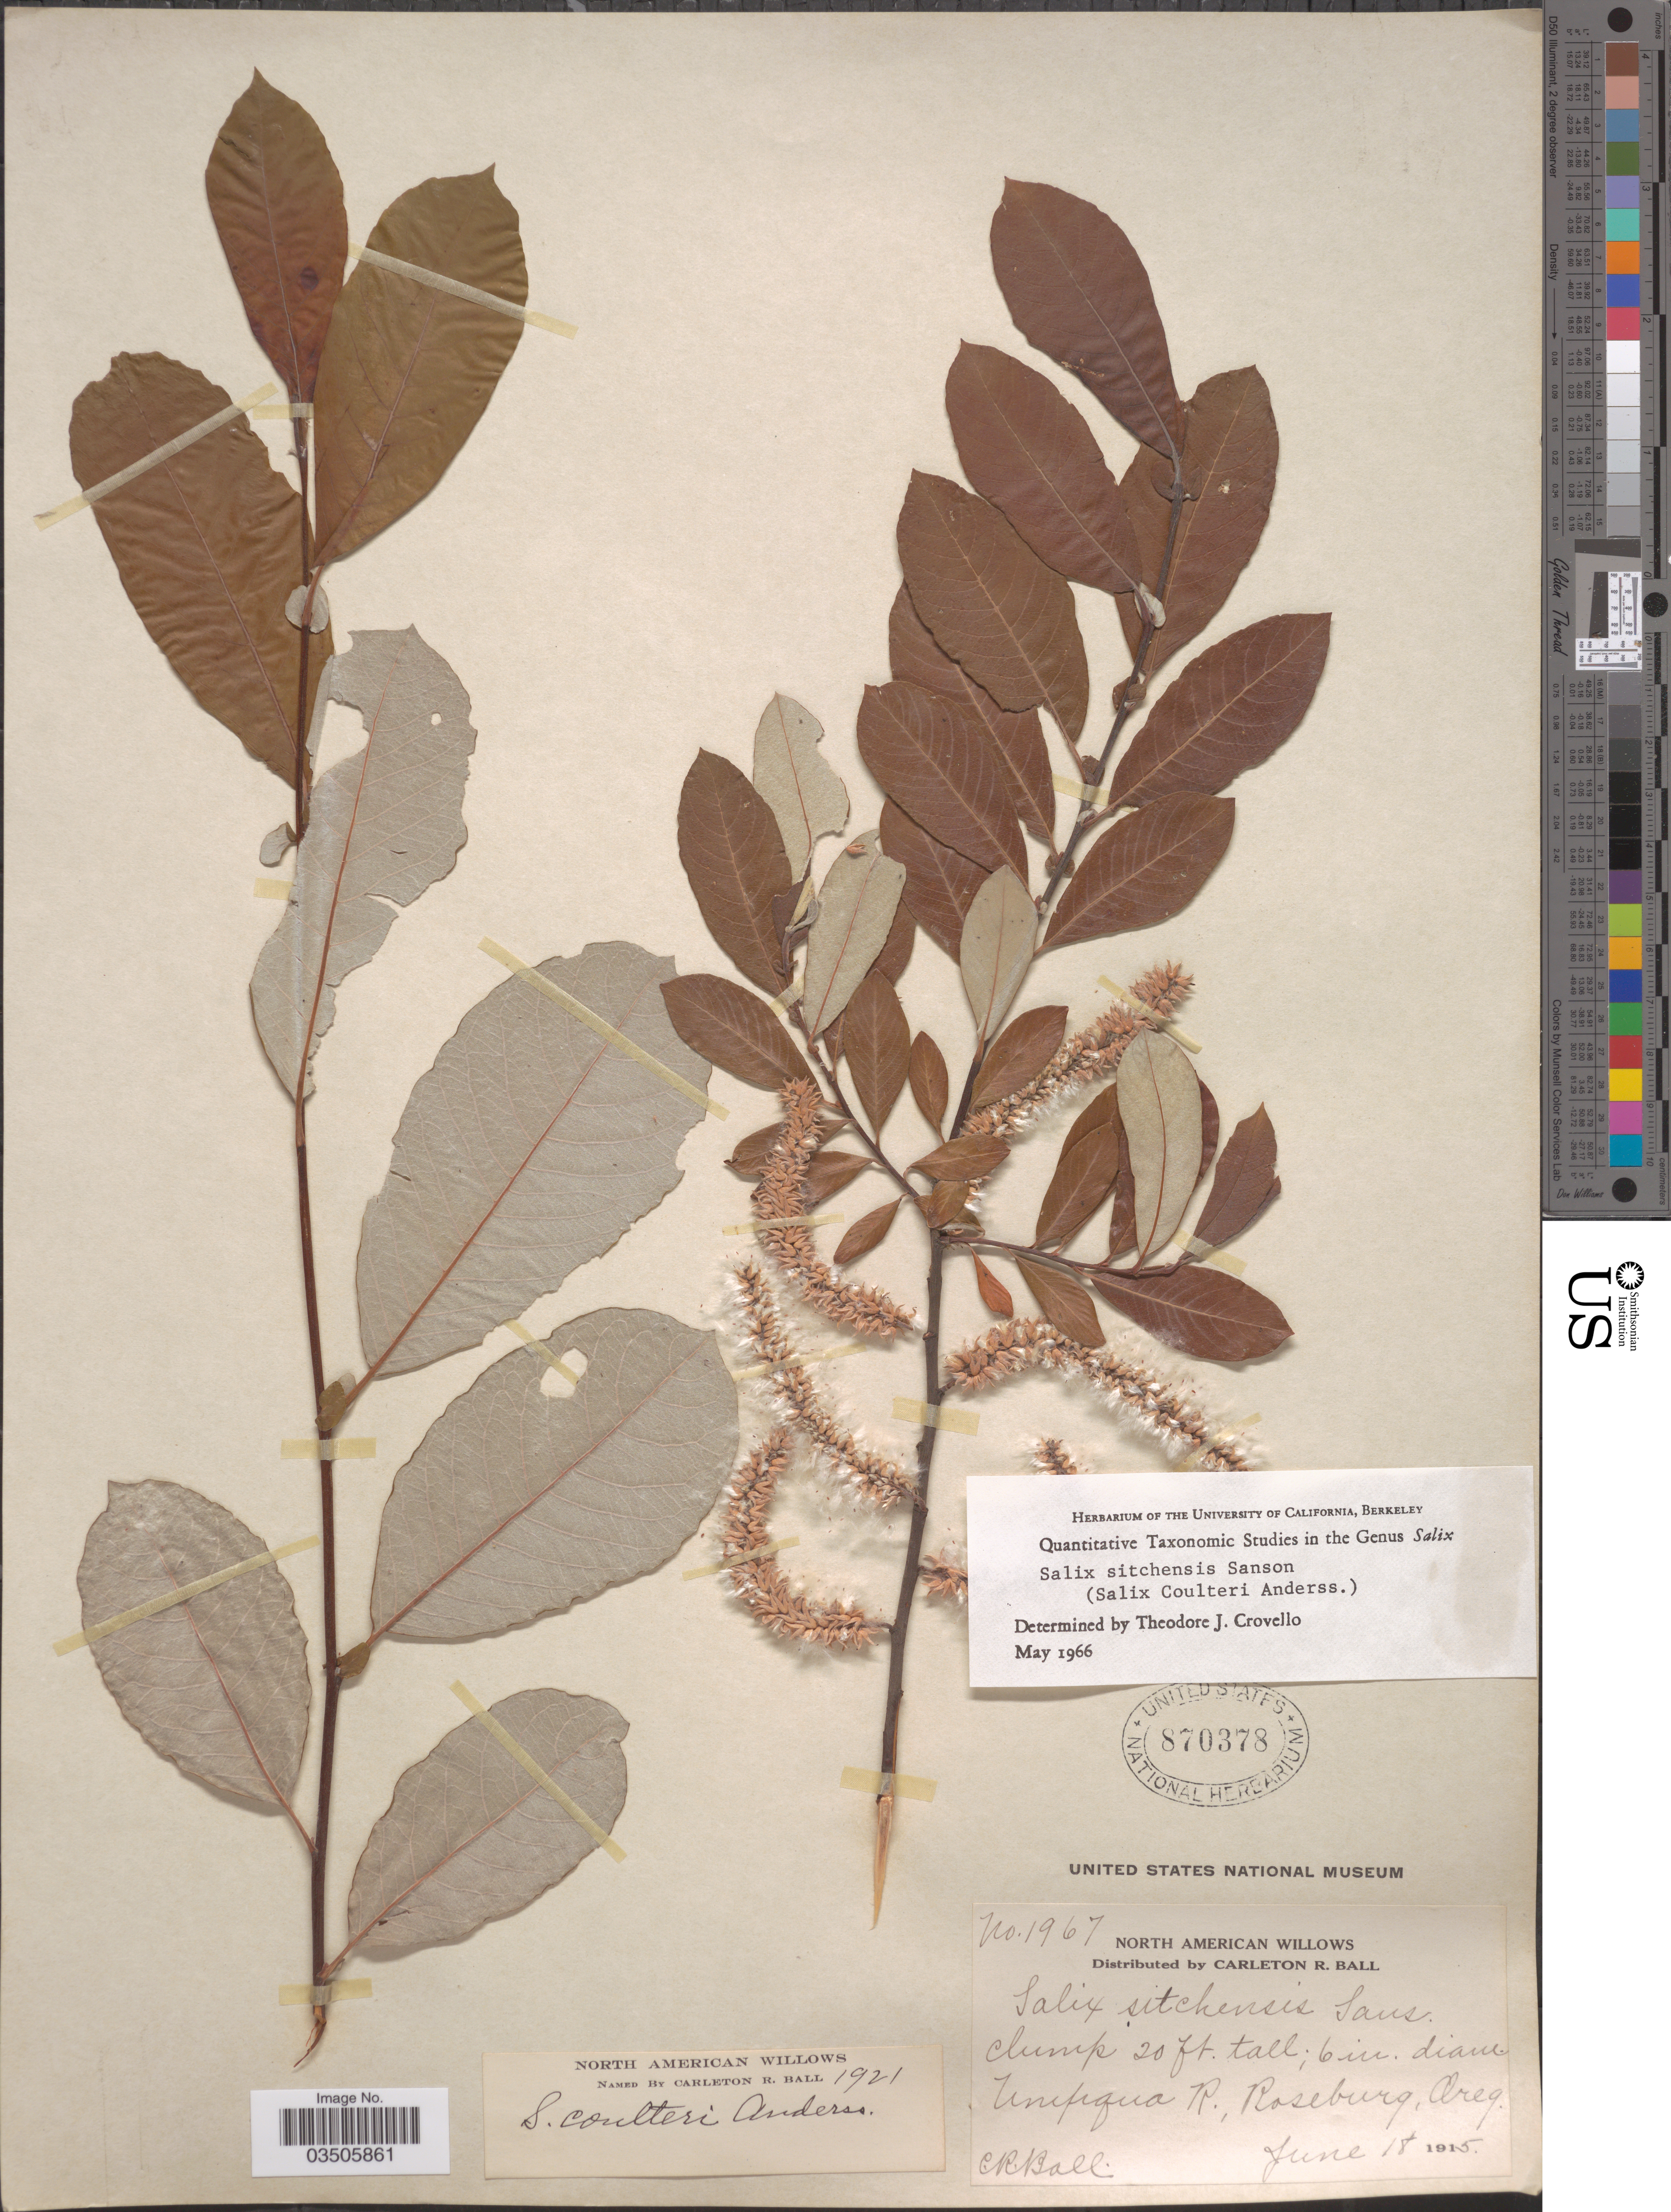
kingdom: Plantae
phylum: Tracheophyta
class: Magnoliopsida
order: Malpighiales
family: Salicaceae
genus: Salix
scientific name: Salix sitchensis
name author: Sanson ex Bong.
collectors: C. R. Ball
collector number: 1967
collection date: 1915-06-18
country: United States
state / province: Oregon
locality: Umpqua R., Rosebury.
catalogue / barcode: US 870378